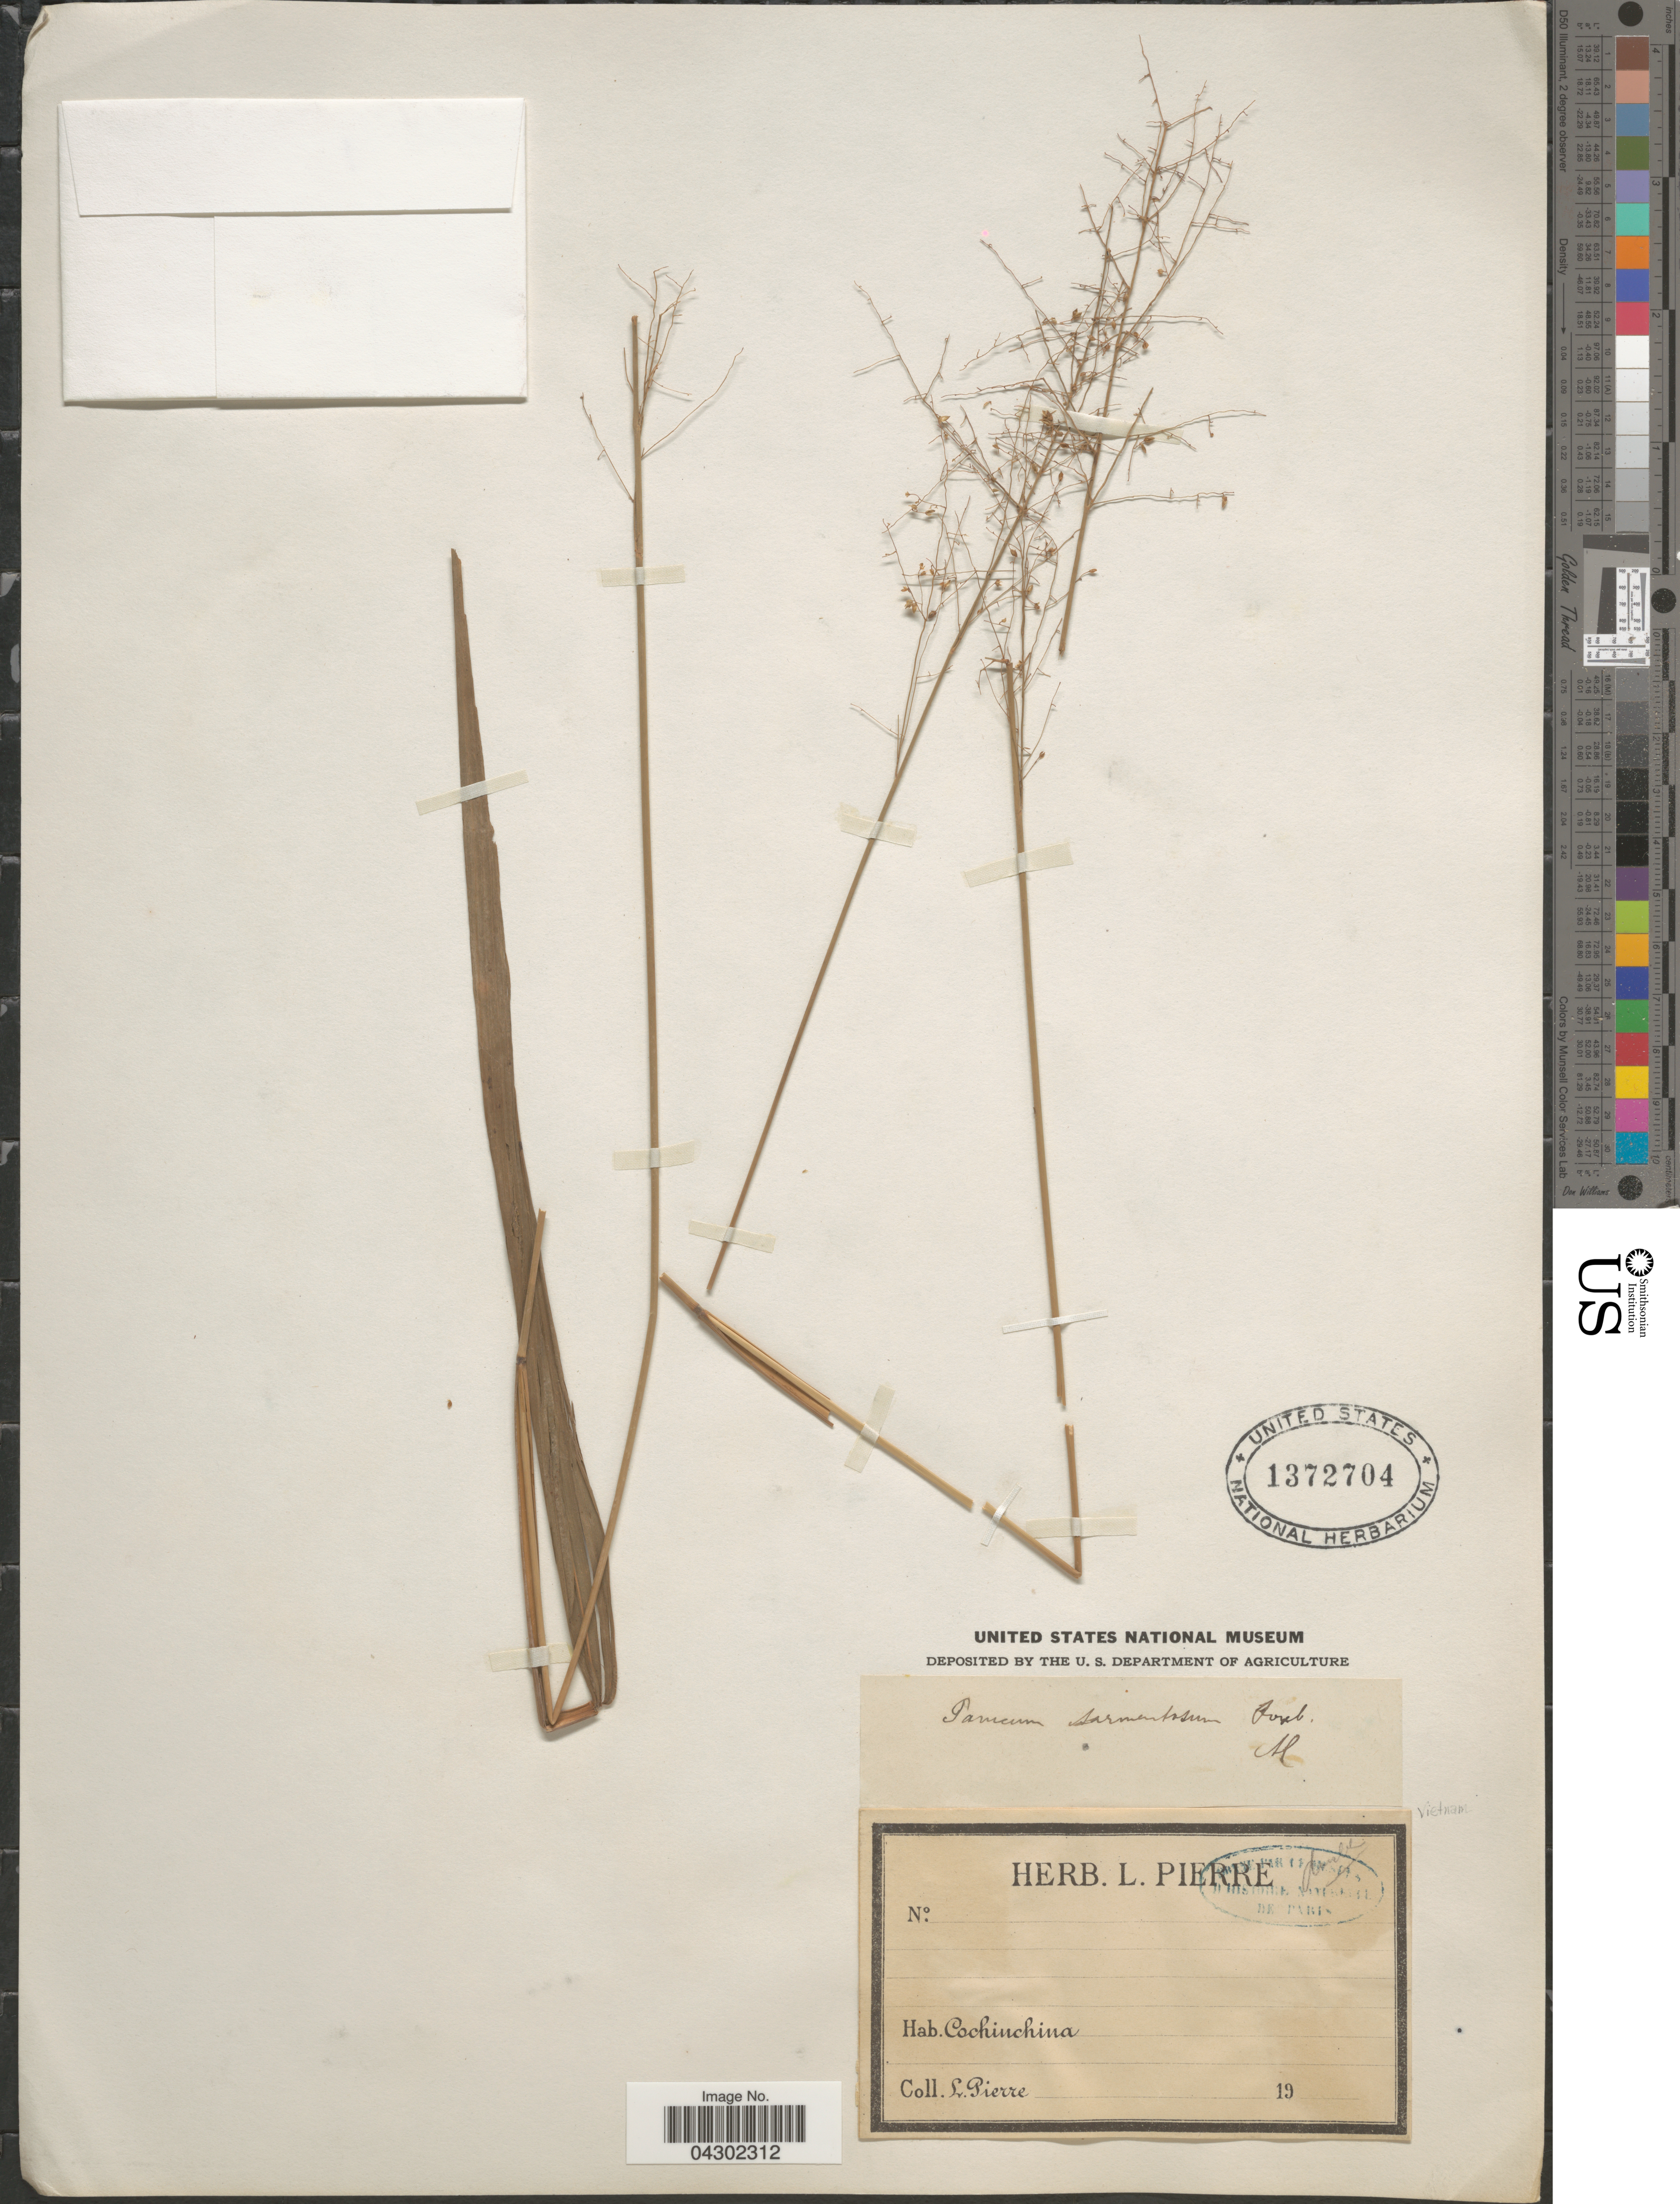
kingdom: Plantae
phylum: Tracheophyta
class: Liliopsida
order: Poales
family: Poaceae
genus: Panicum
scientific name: Panicum sarmentosum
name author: Roxb.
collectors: L. Pierre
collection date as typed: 19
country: Vietnam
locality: Cochinchina.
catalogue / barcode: US 1372704